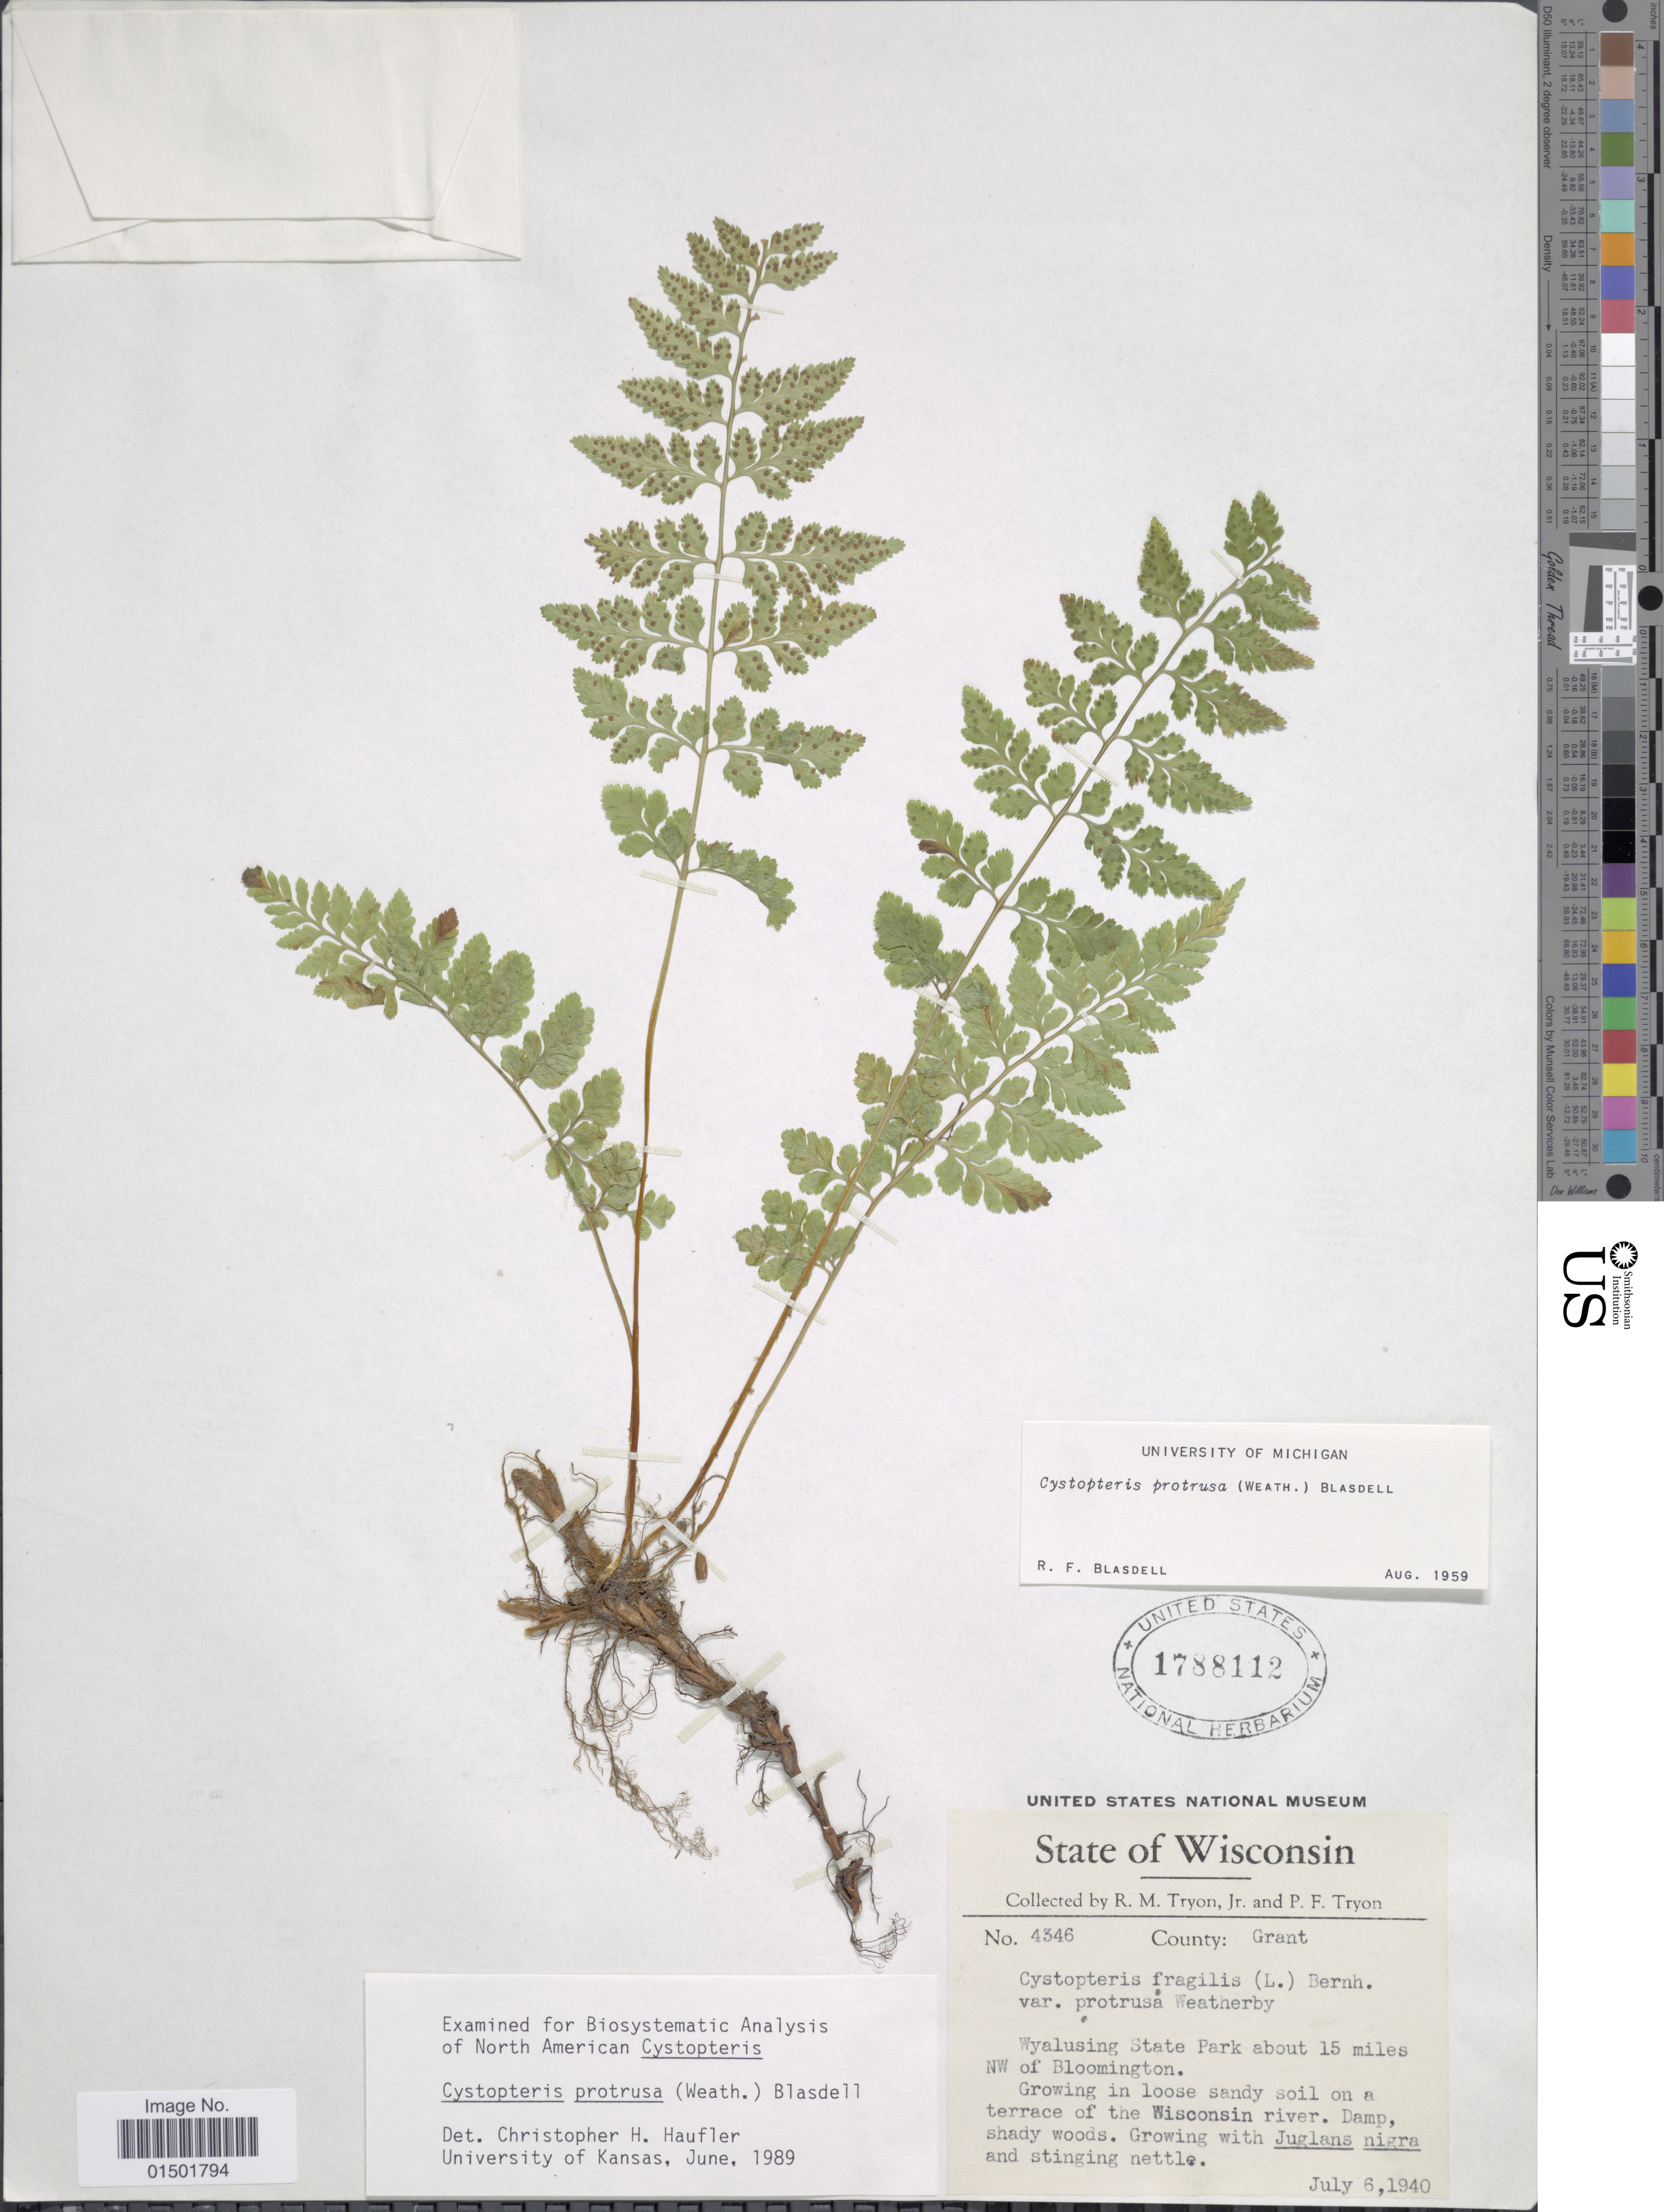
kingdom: Plantae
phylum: Tracheophyta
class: Polypodiopsida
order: Polypodiales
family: Cystopteridaceae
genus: Cystopteris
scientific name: Cystopteris protrusa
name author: (Weath.) Blasdell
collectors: R. M. Tryon & P. Tryon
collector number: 4346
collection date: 1940-07-06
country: United States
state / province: Wisconsin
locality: County: Grant. Wyalusing State Park about 15 miles NW of Bloomington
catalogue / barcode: US 1788112